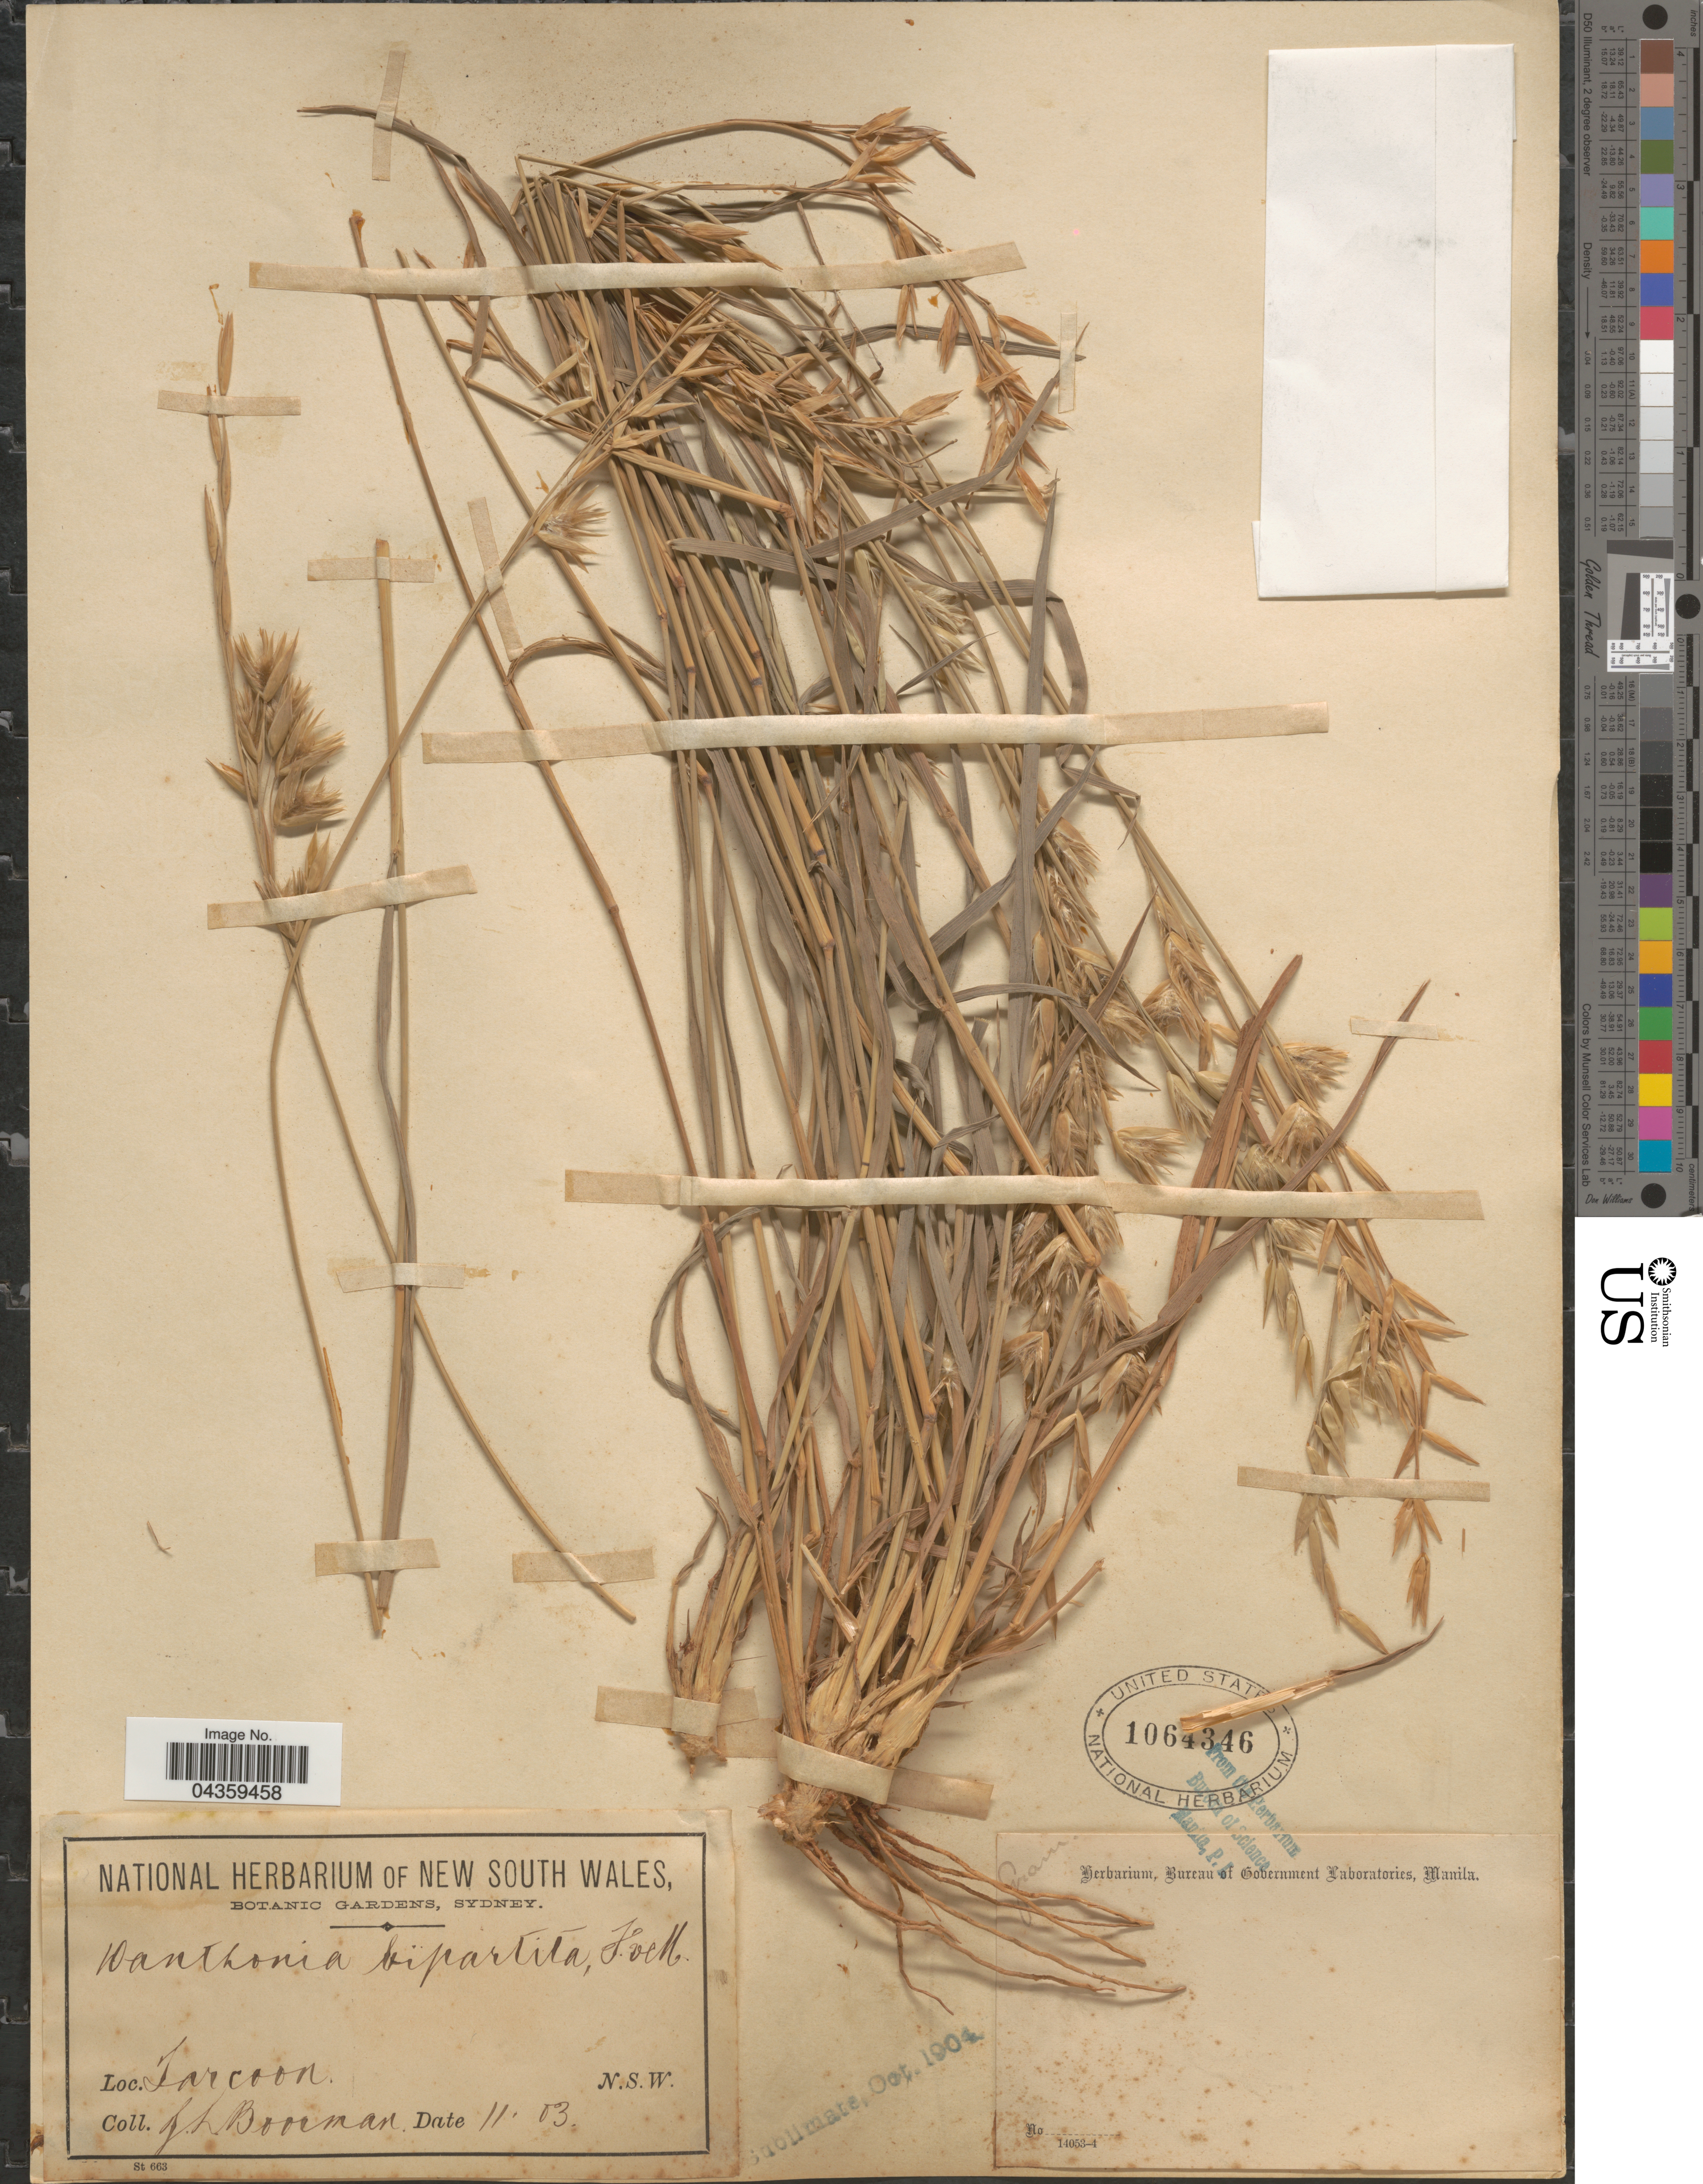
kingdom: Plantae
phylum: Tracheophyta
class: Liliopsida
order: Poales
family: Poaceae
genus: Monachather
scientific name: Monachather paradoxus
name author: Steud.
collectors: J. Boorman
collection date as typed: Transcribed d/m/y: /11/3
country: Australia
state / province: New South Wales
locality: Tarcoon. N.S.W.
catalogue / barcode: US 1064346